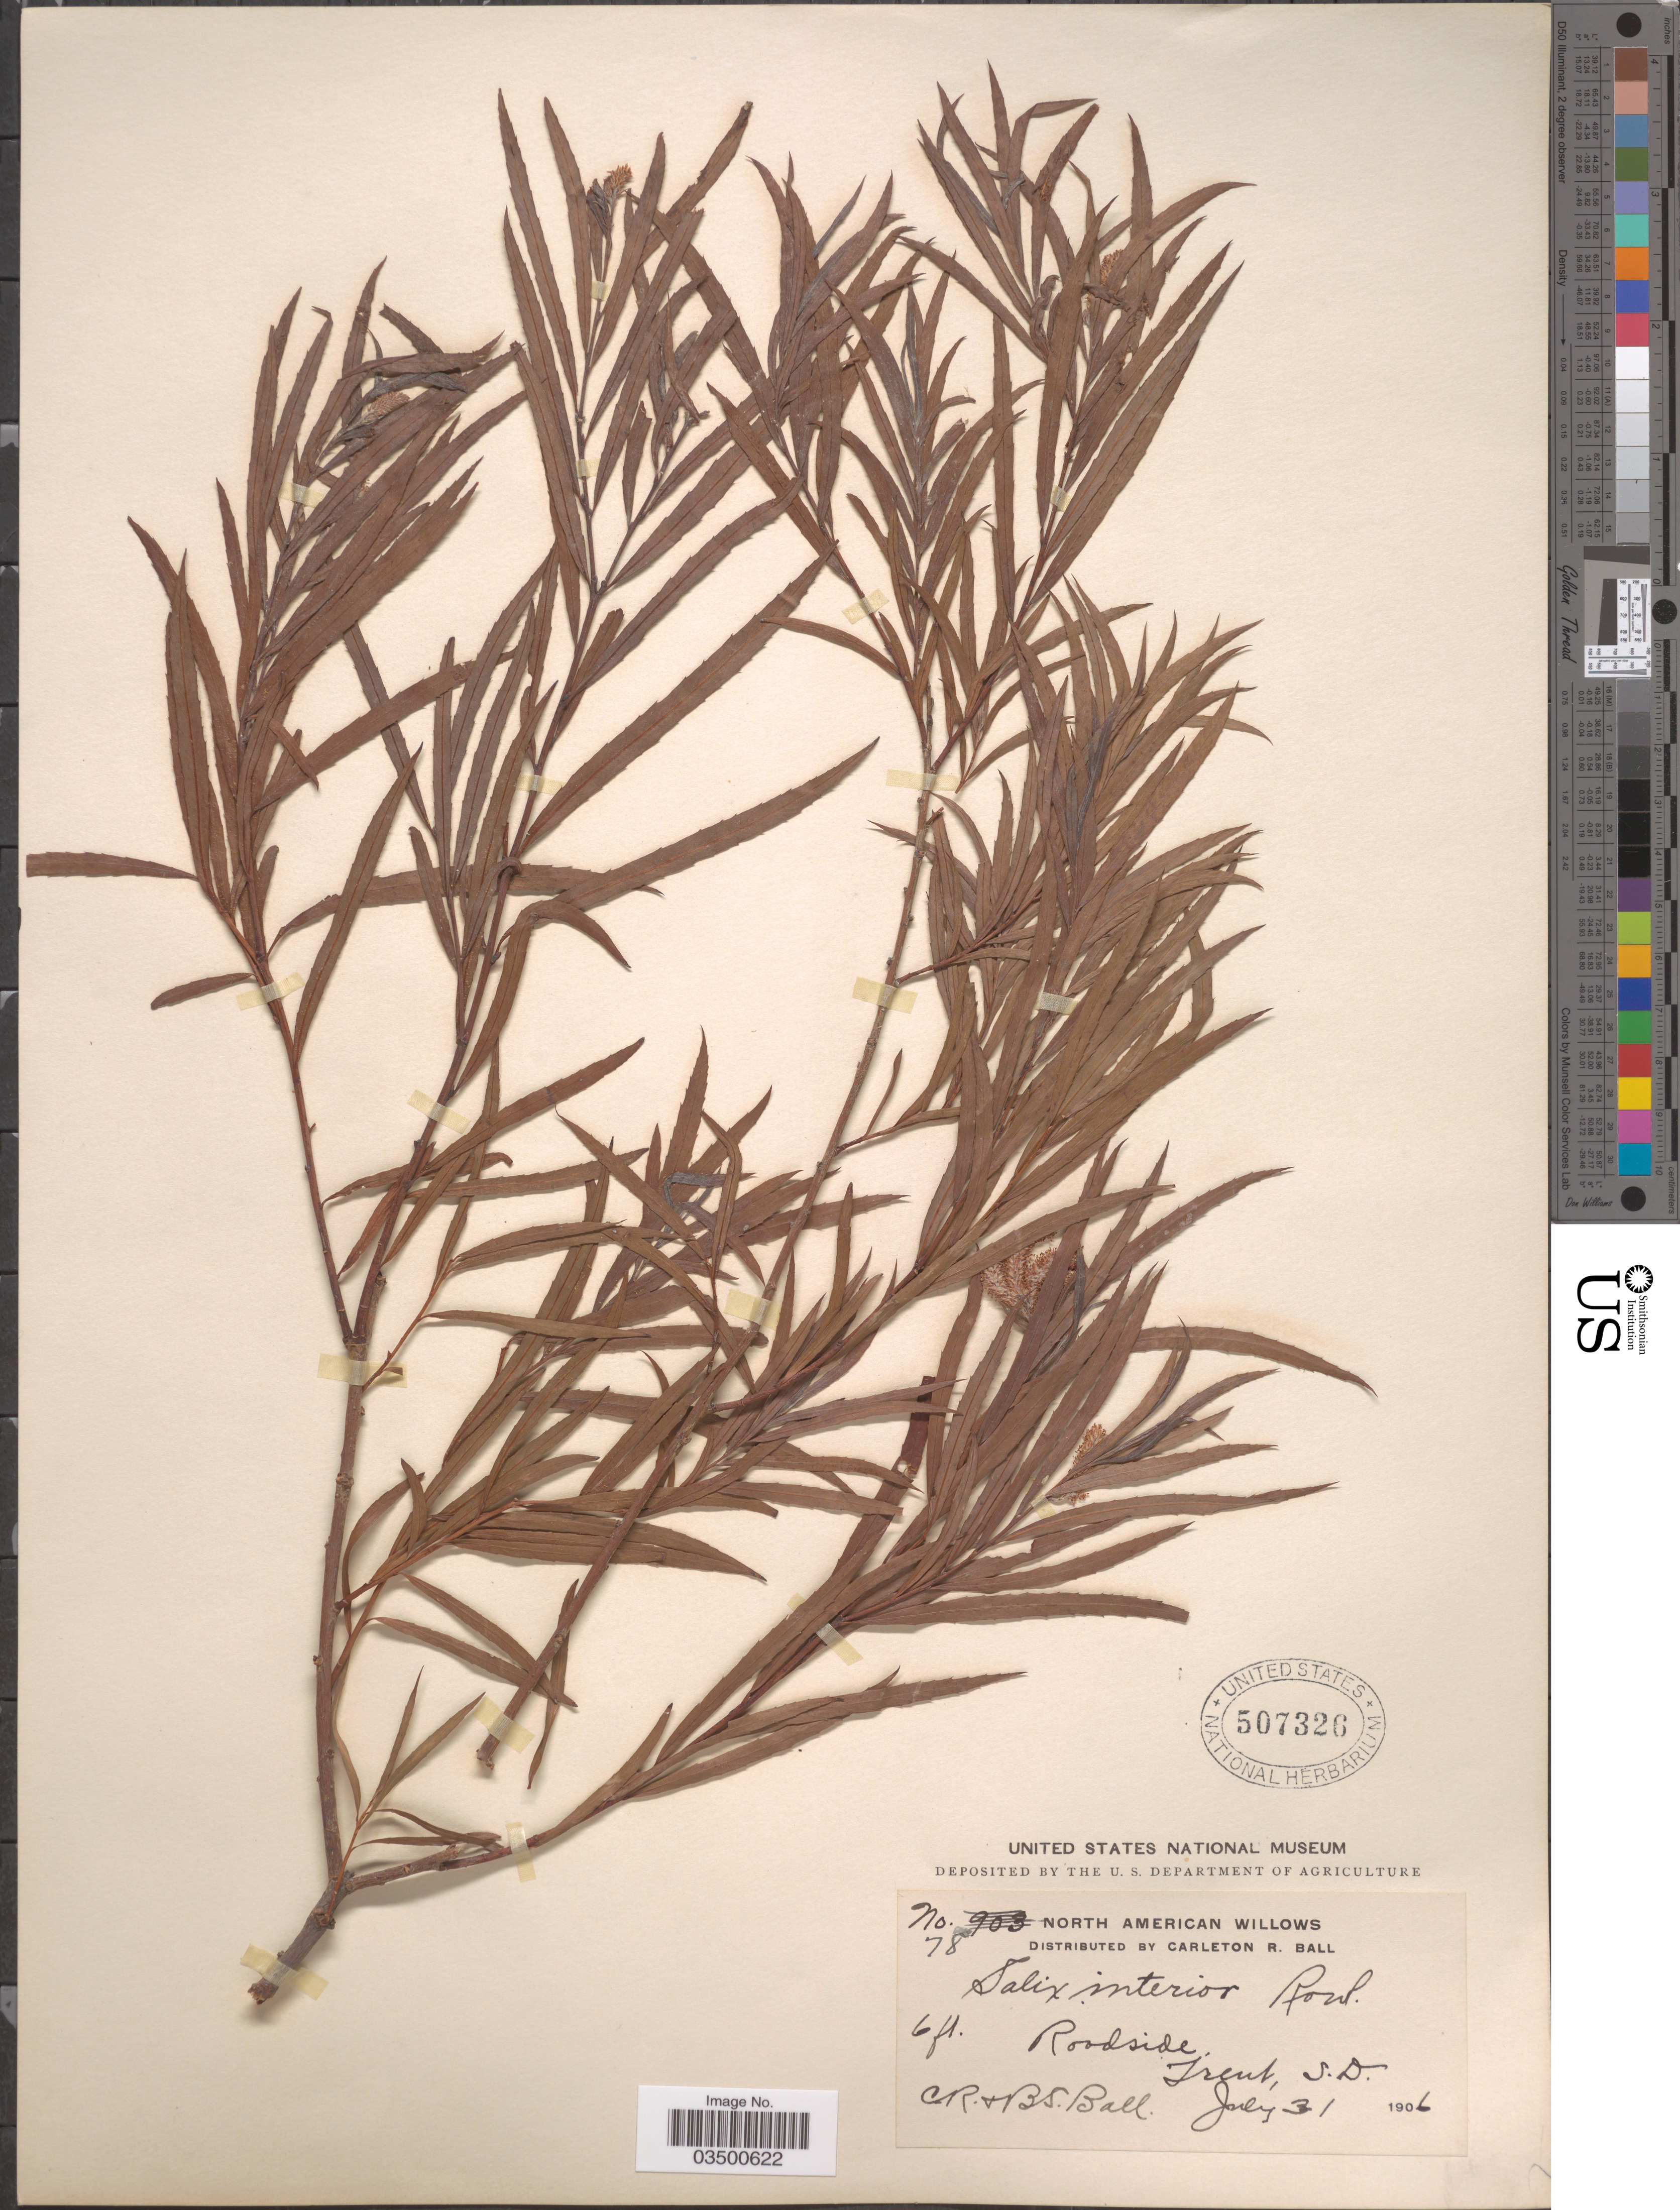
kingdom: Plantae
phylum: Tracheophyta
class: Magnoliopsida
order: Malpighiales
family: Salicaceae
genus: Salix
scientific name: Salix interior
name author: Rowlee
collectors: C. R. Ball & B. S. Ball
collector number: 78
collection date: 1906-07-31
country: United States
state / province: South Dakota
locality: Roadside, Trent.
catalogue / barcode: US 507326